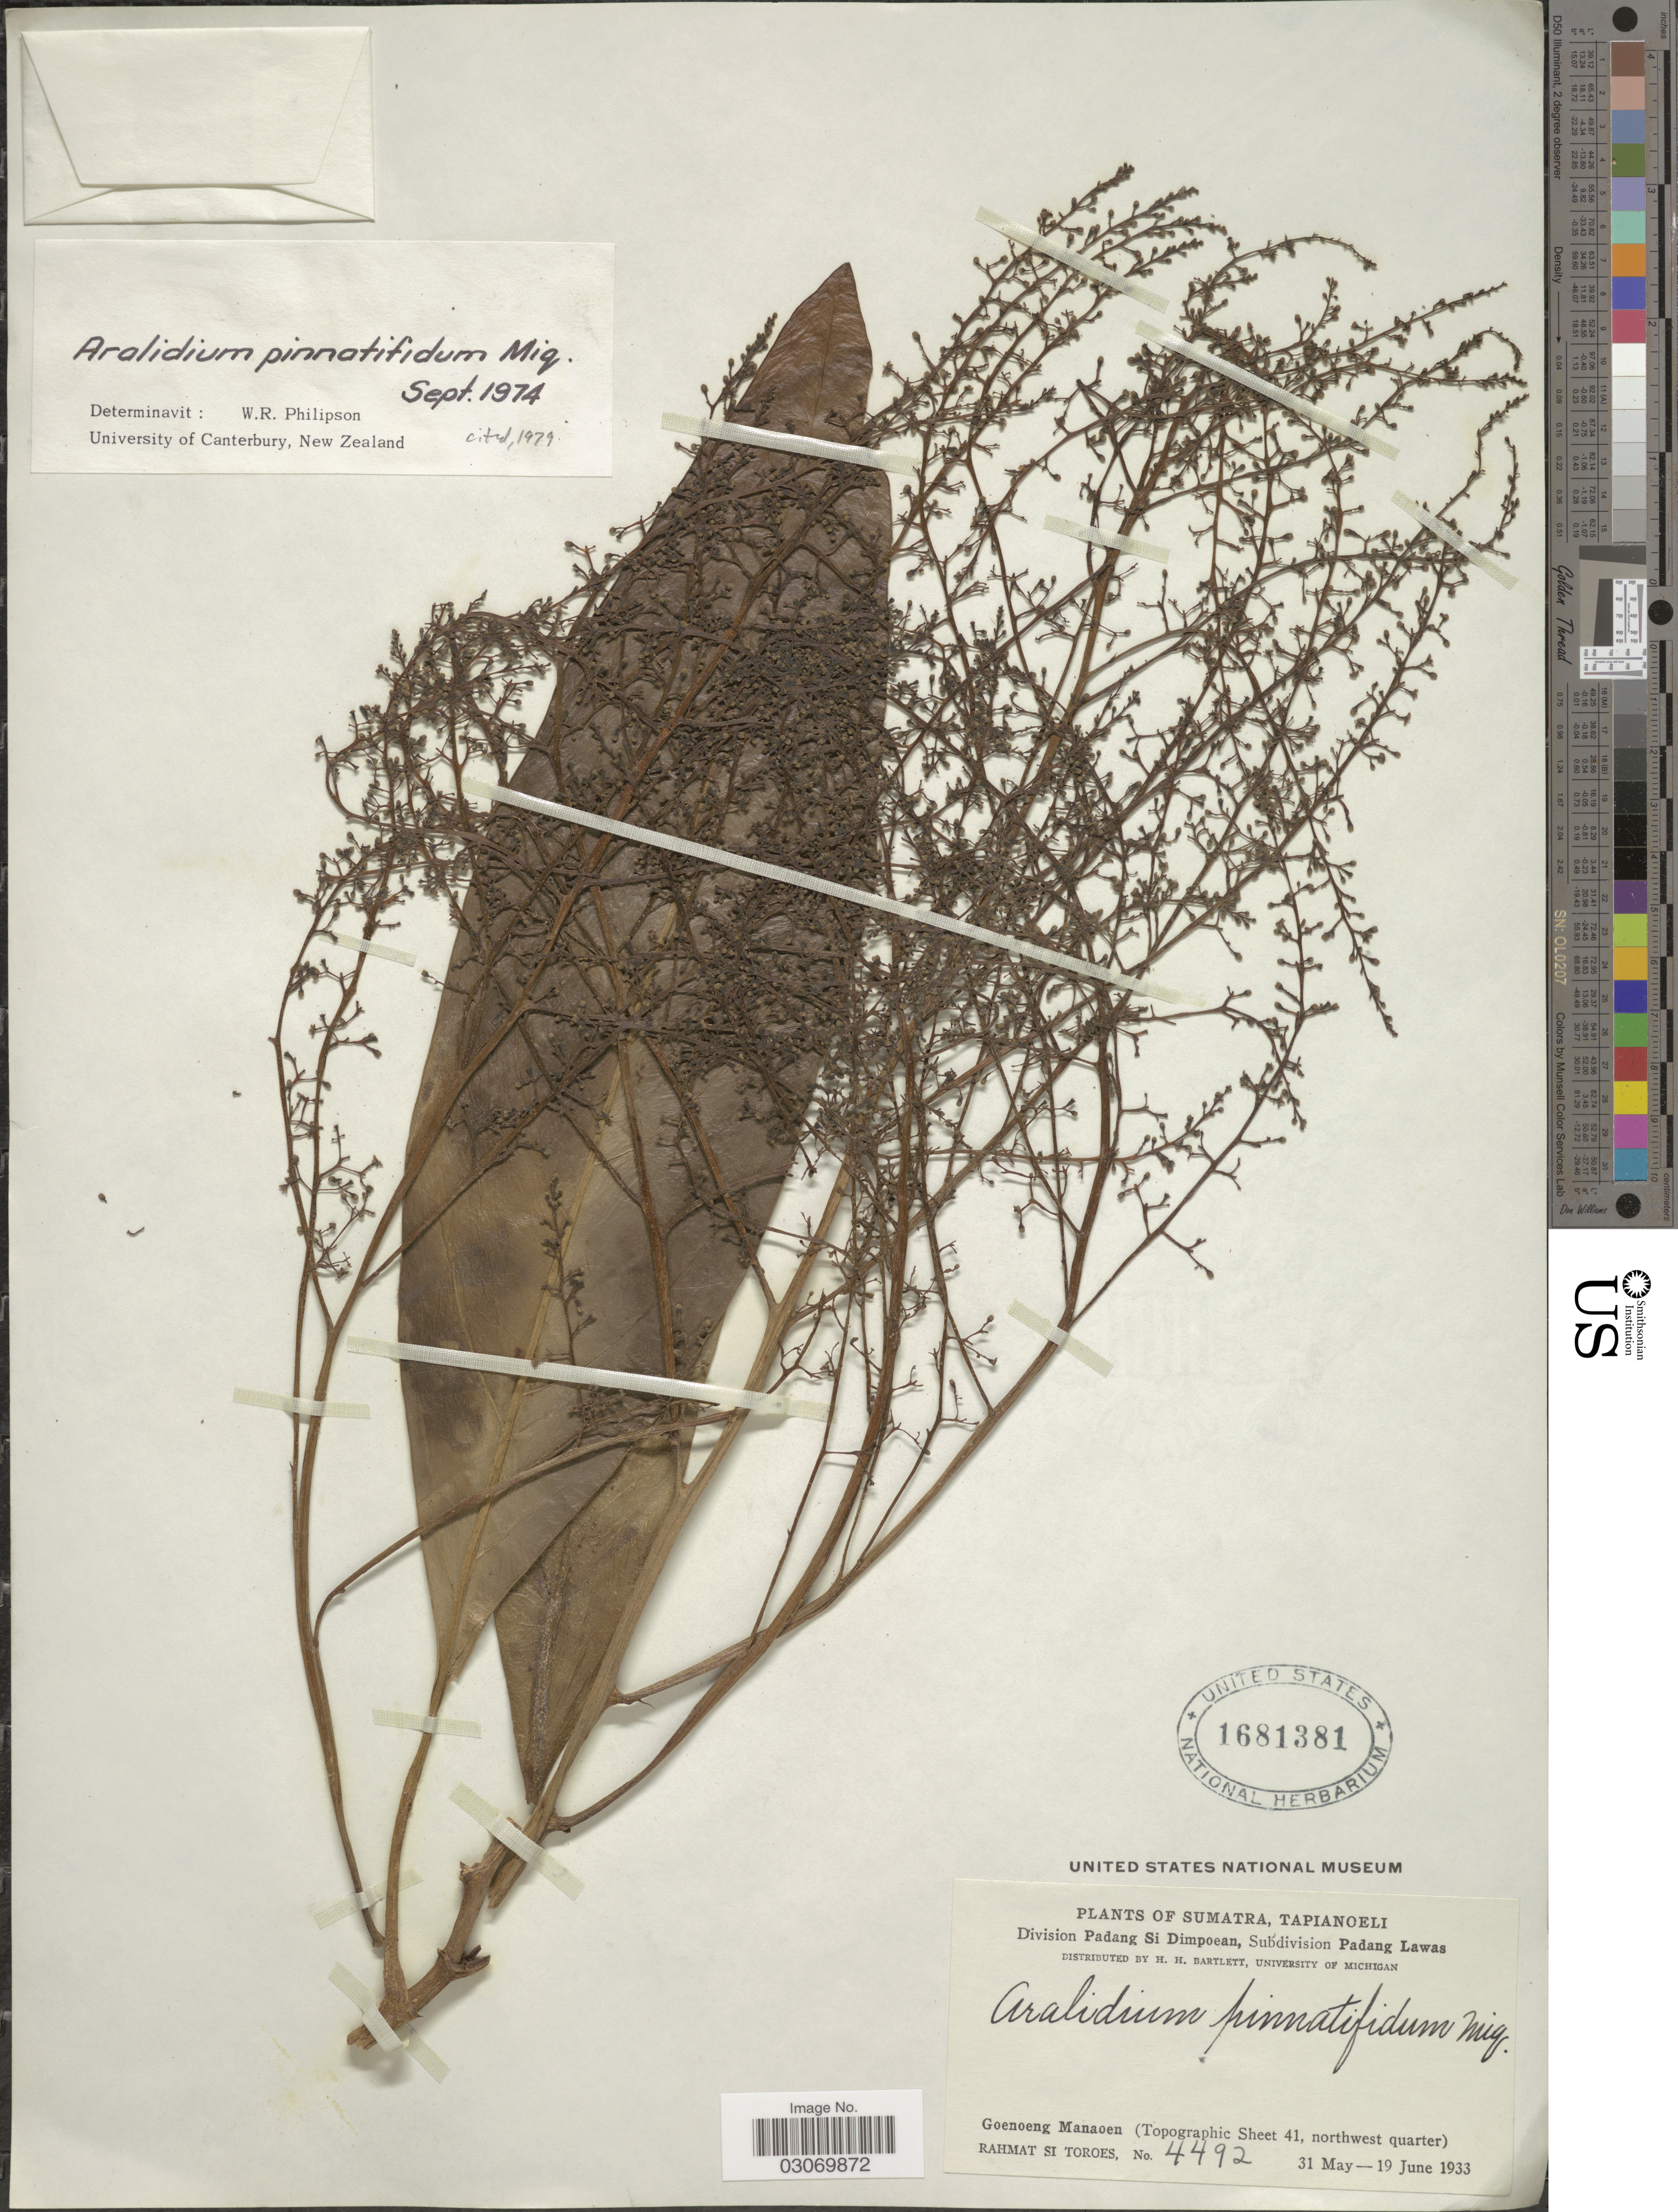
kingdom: Plantae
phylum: Tracheophyta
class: Magnoliopsida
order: Apiales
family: Torricelliaceae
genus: Aralidium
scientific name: Aralidium pinnatifidum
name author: Miq.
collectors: Rahmat Si Boeea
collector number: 4492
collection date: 1933-05-31/1933-06-19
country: Indonesia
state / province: Sumatra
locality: Sumatra, Tapianoeli, Division Padang Si Dimpoean, Subdivision Padang Lawas, Goenoeng Manaoen (Topographic Sheet 41, northwest quarter).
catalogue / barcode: US 1681381